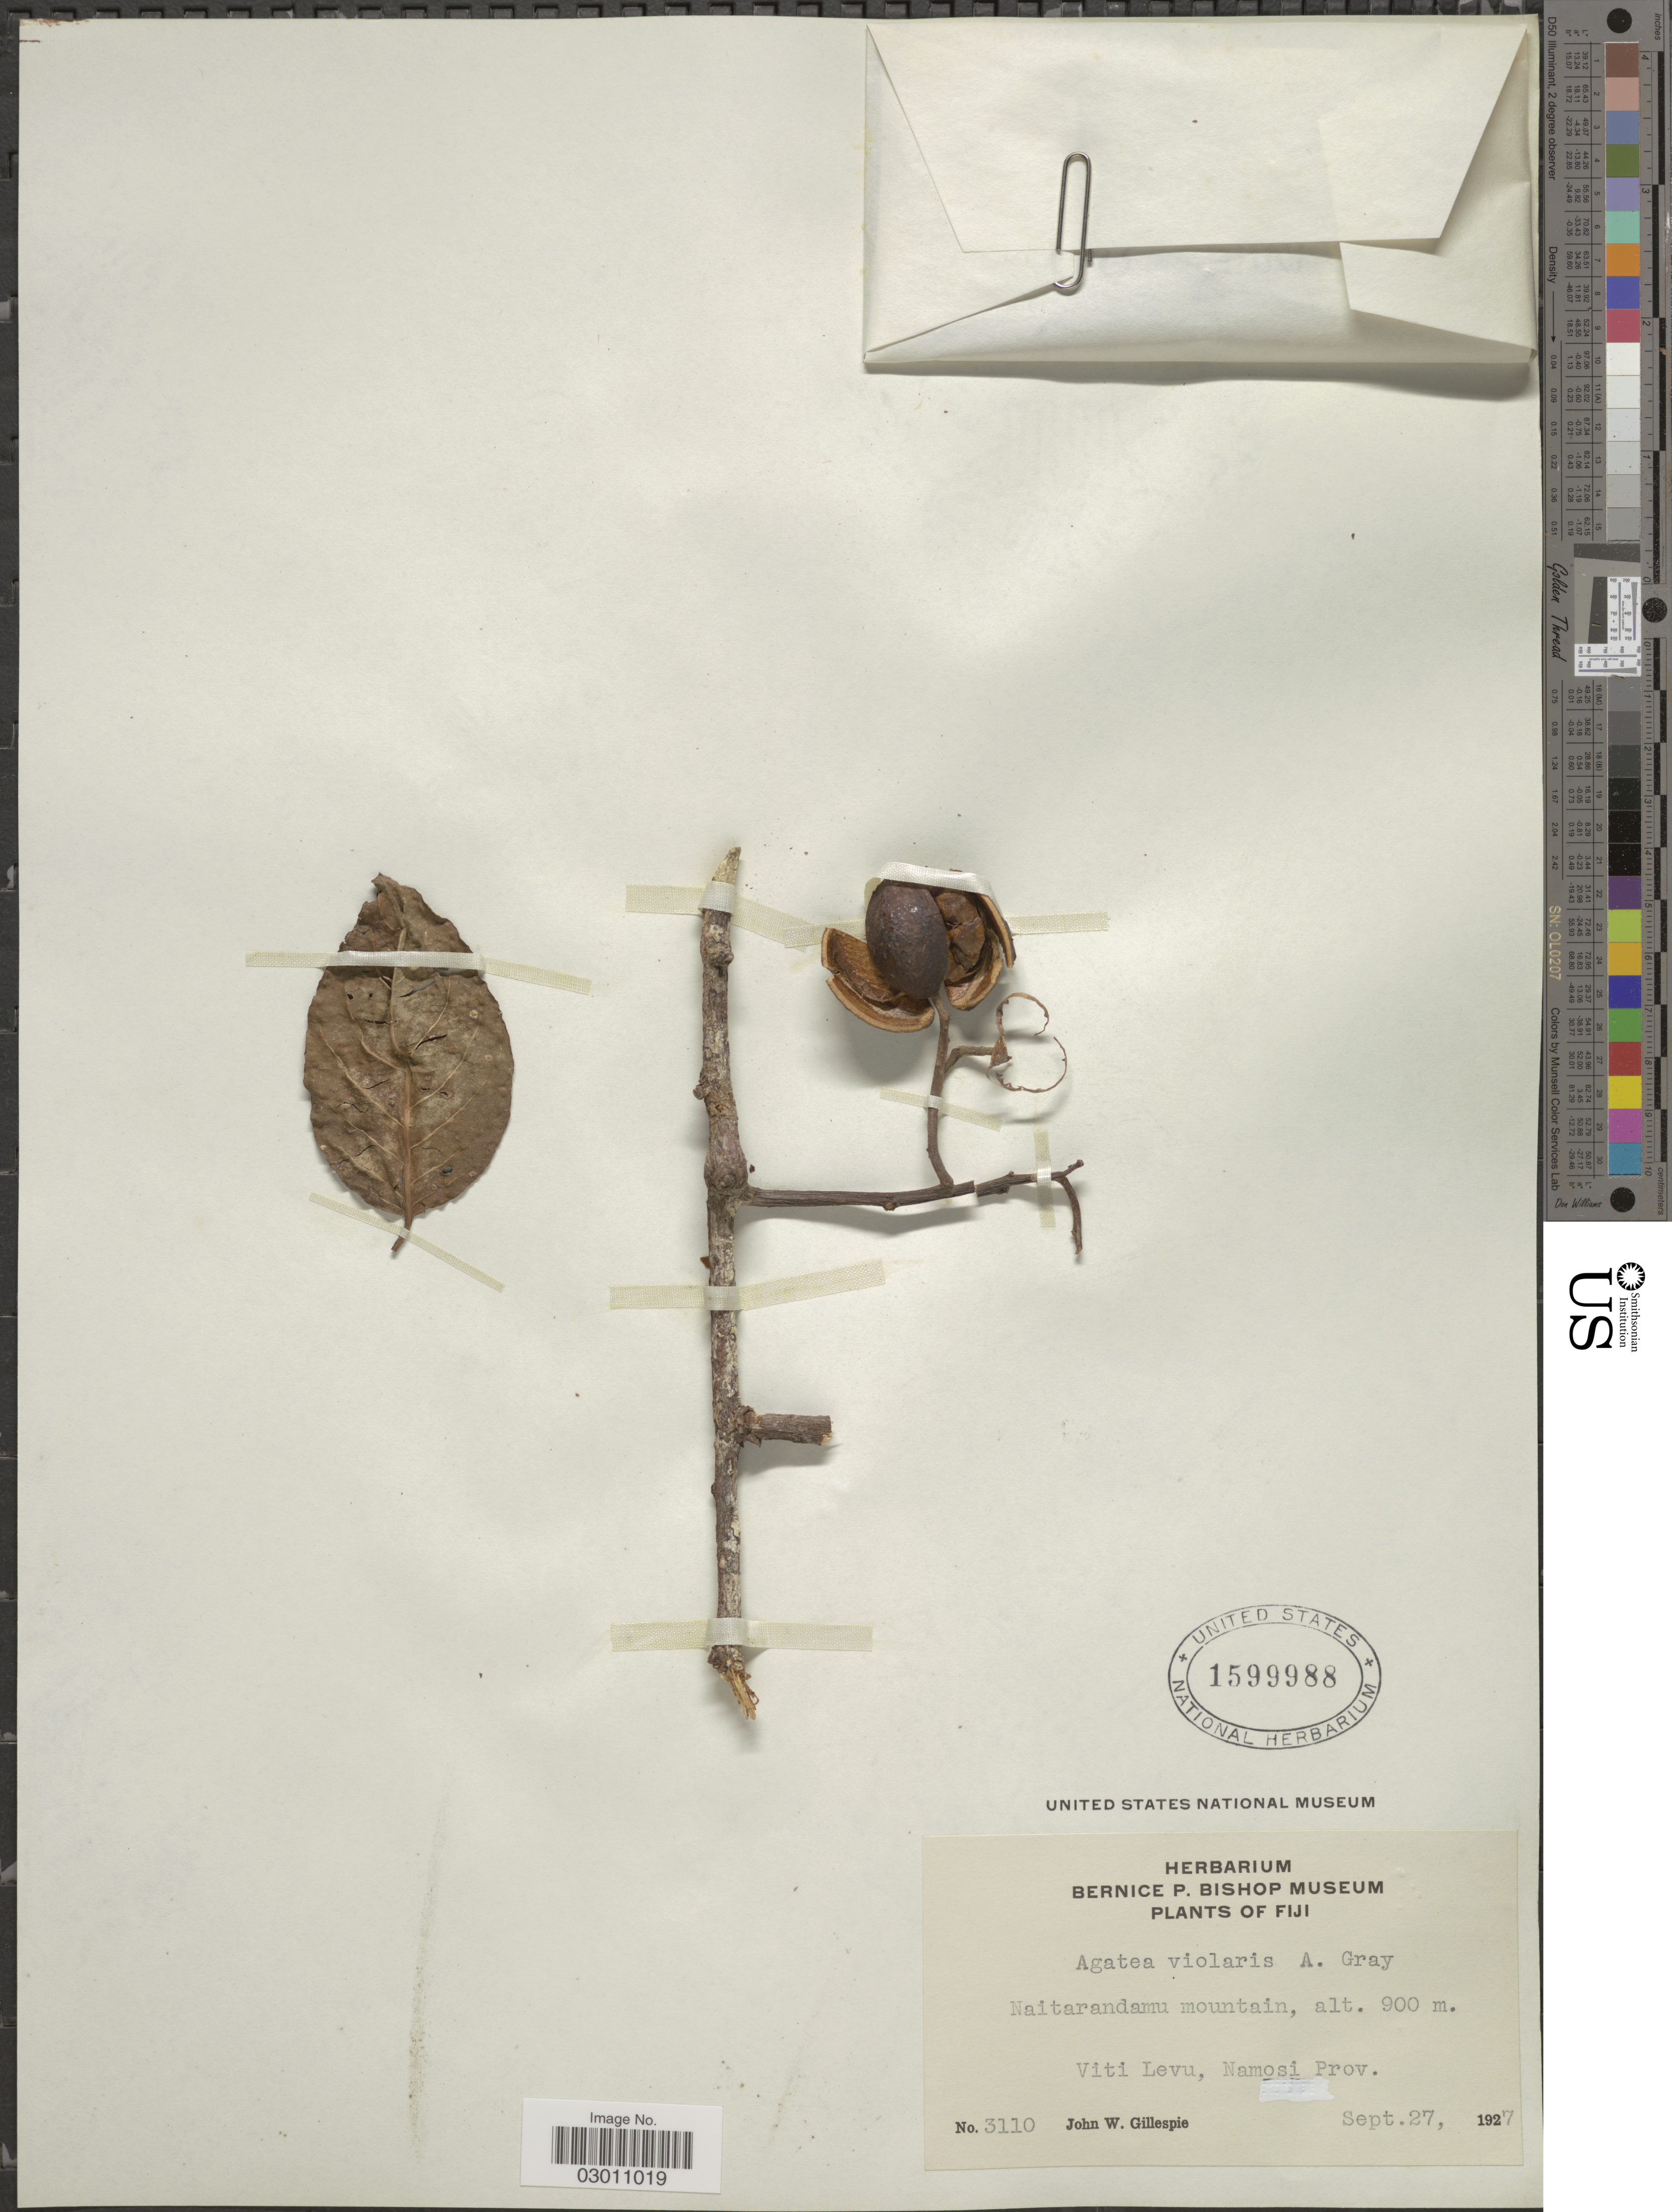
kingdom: Plantae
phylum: Tracheophyta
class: Magnoliopsida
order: Malpighiales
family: Violaceae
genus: Agatea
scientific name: Agatea violaris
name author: A. Gray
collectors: J. W. Gillespie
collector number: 3110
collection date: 1927-09-27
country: Fiji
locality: Naitarandamu mountain. Viti Levu, Namosi Prov.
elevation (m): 900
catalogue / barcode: US 1599988